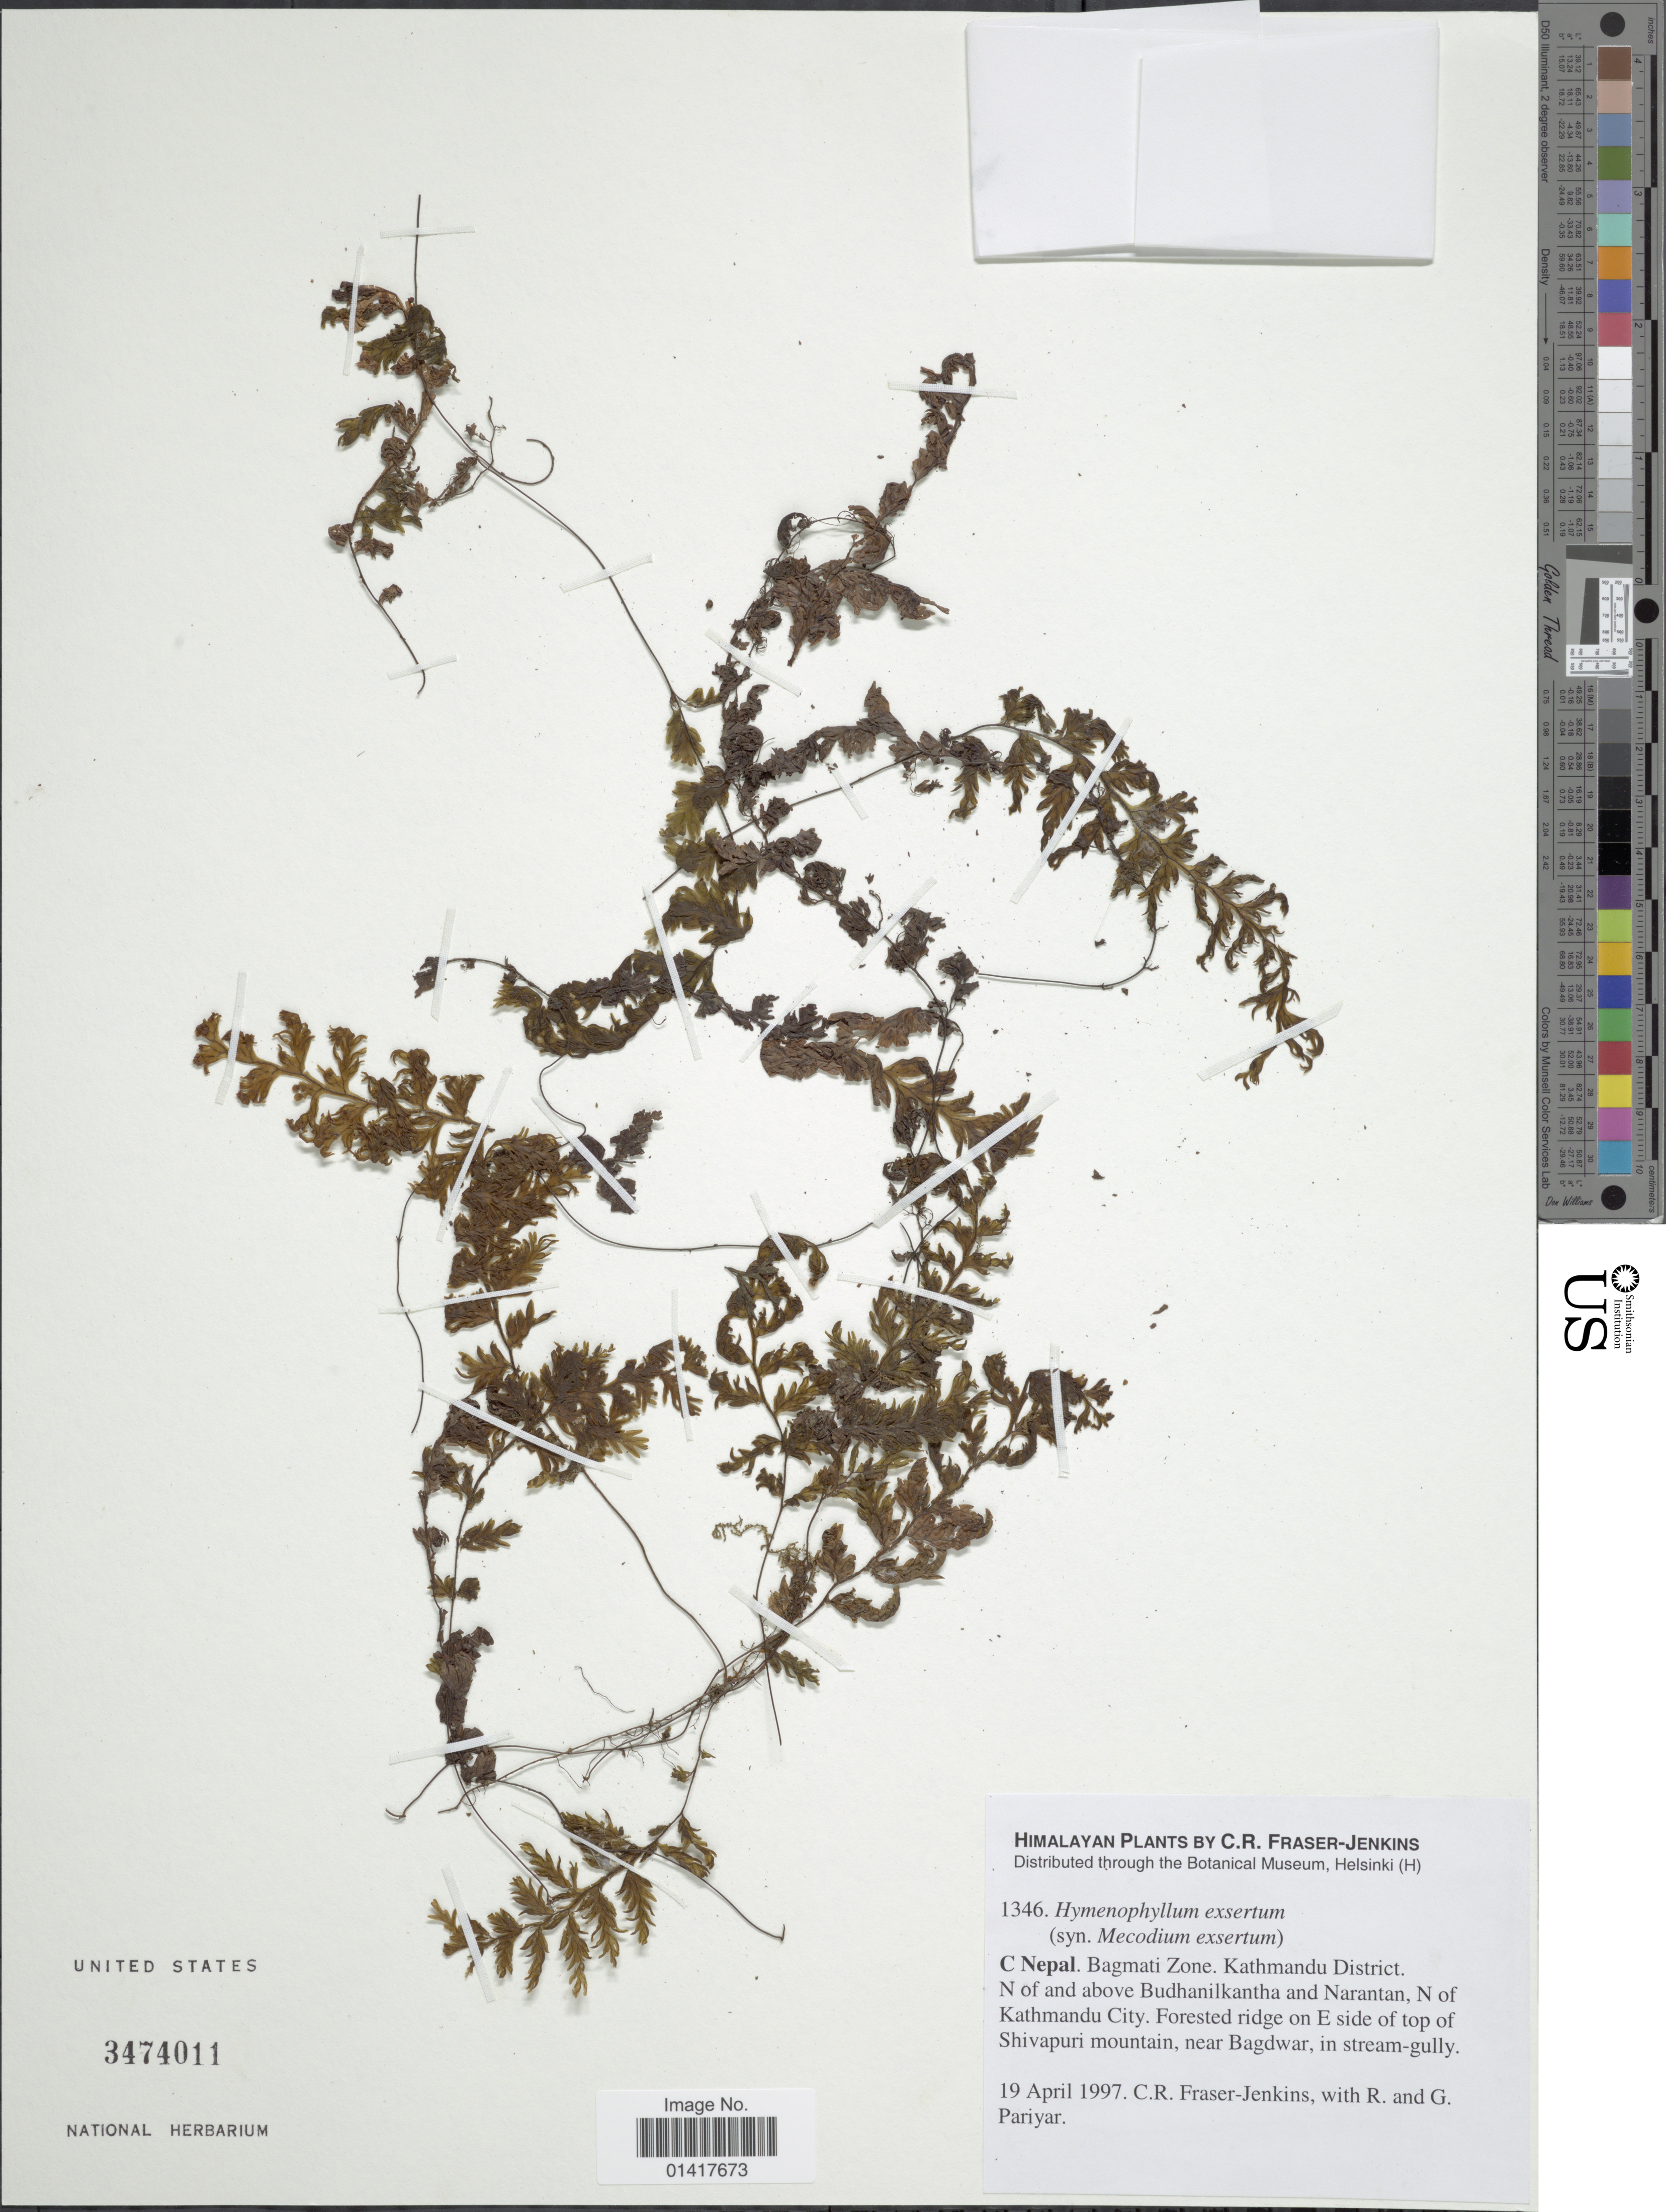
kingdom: Plantae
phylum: Tracheophyta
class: Polypodiopsida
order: Hymenophyllales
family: Hymenophyllaceae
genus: Hymenophyllum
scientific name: Hymenophyllum exsertum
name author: Wall. ex Hook.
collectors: C. R. Fraser-Jenkins, R. Pariyar & G. Pariyar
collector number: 1346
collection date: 1997-04-19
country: Nepal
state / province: Bagmati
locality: C Nepal. Bagmati Zone. Kathmandu District. N of and above Budhanikantha and Narantha, N of Kathmandu City. Forested ridge on E side of top of Shivapuri mountain, near Bagdwar, in stream-gully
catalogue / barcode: US 3474011